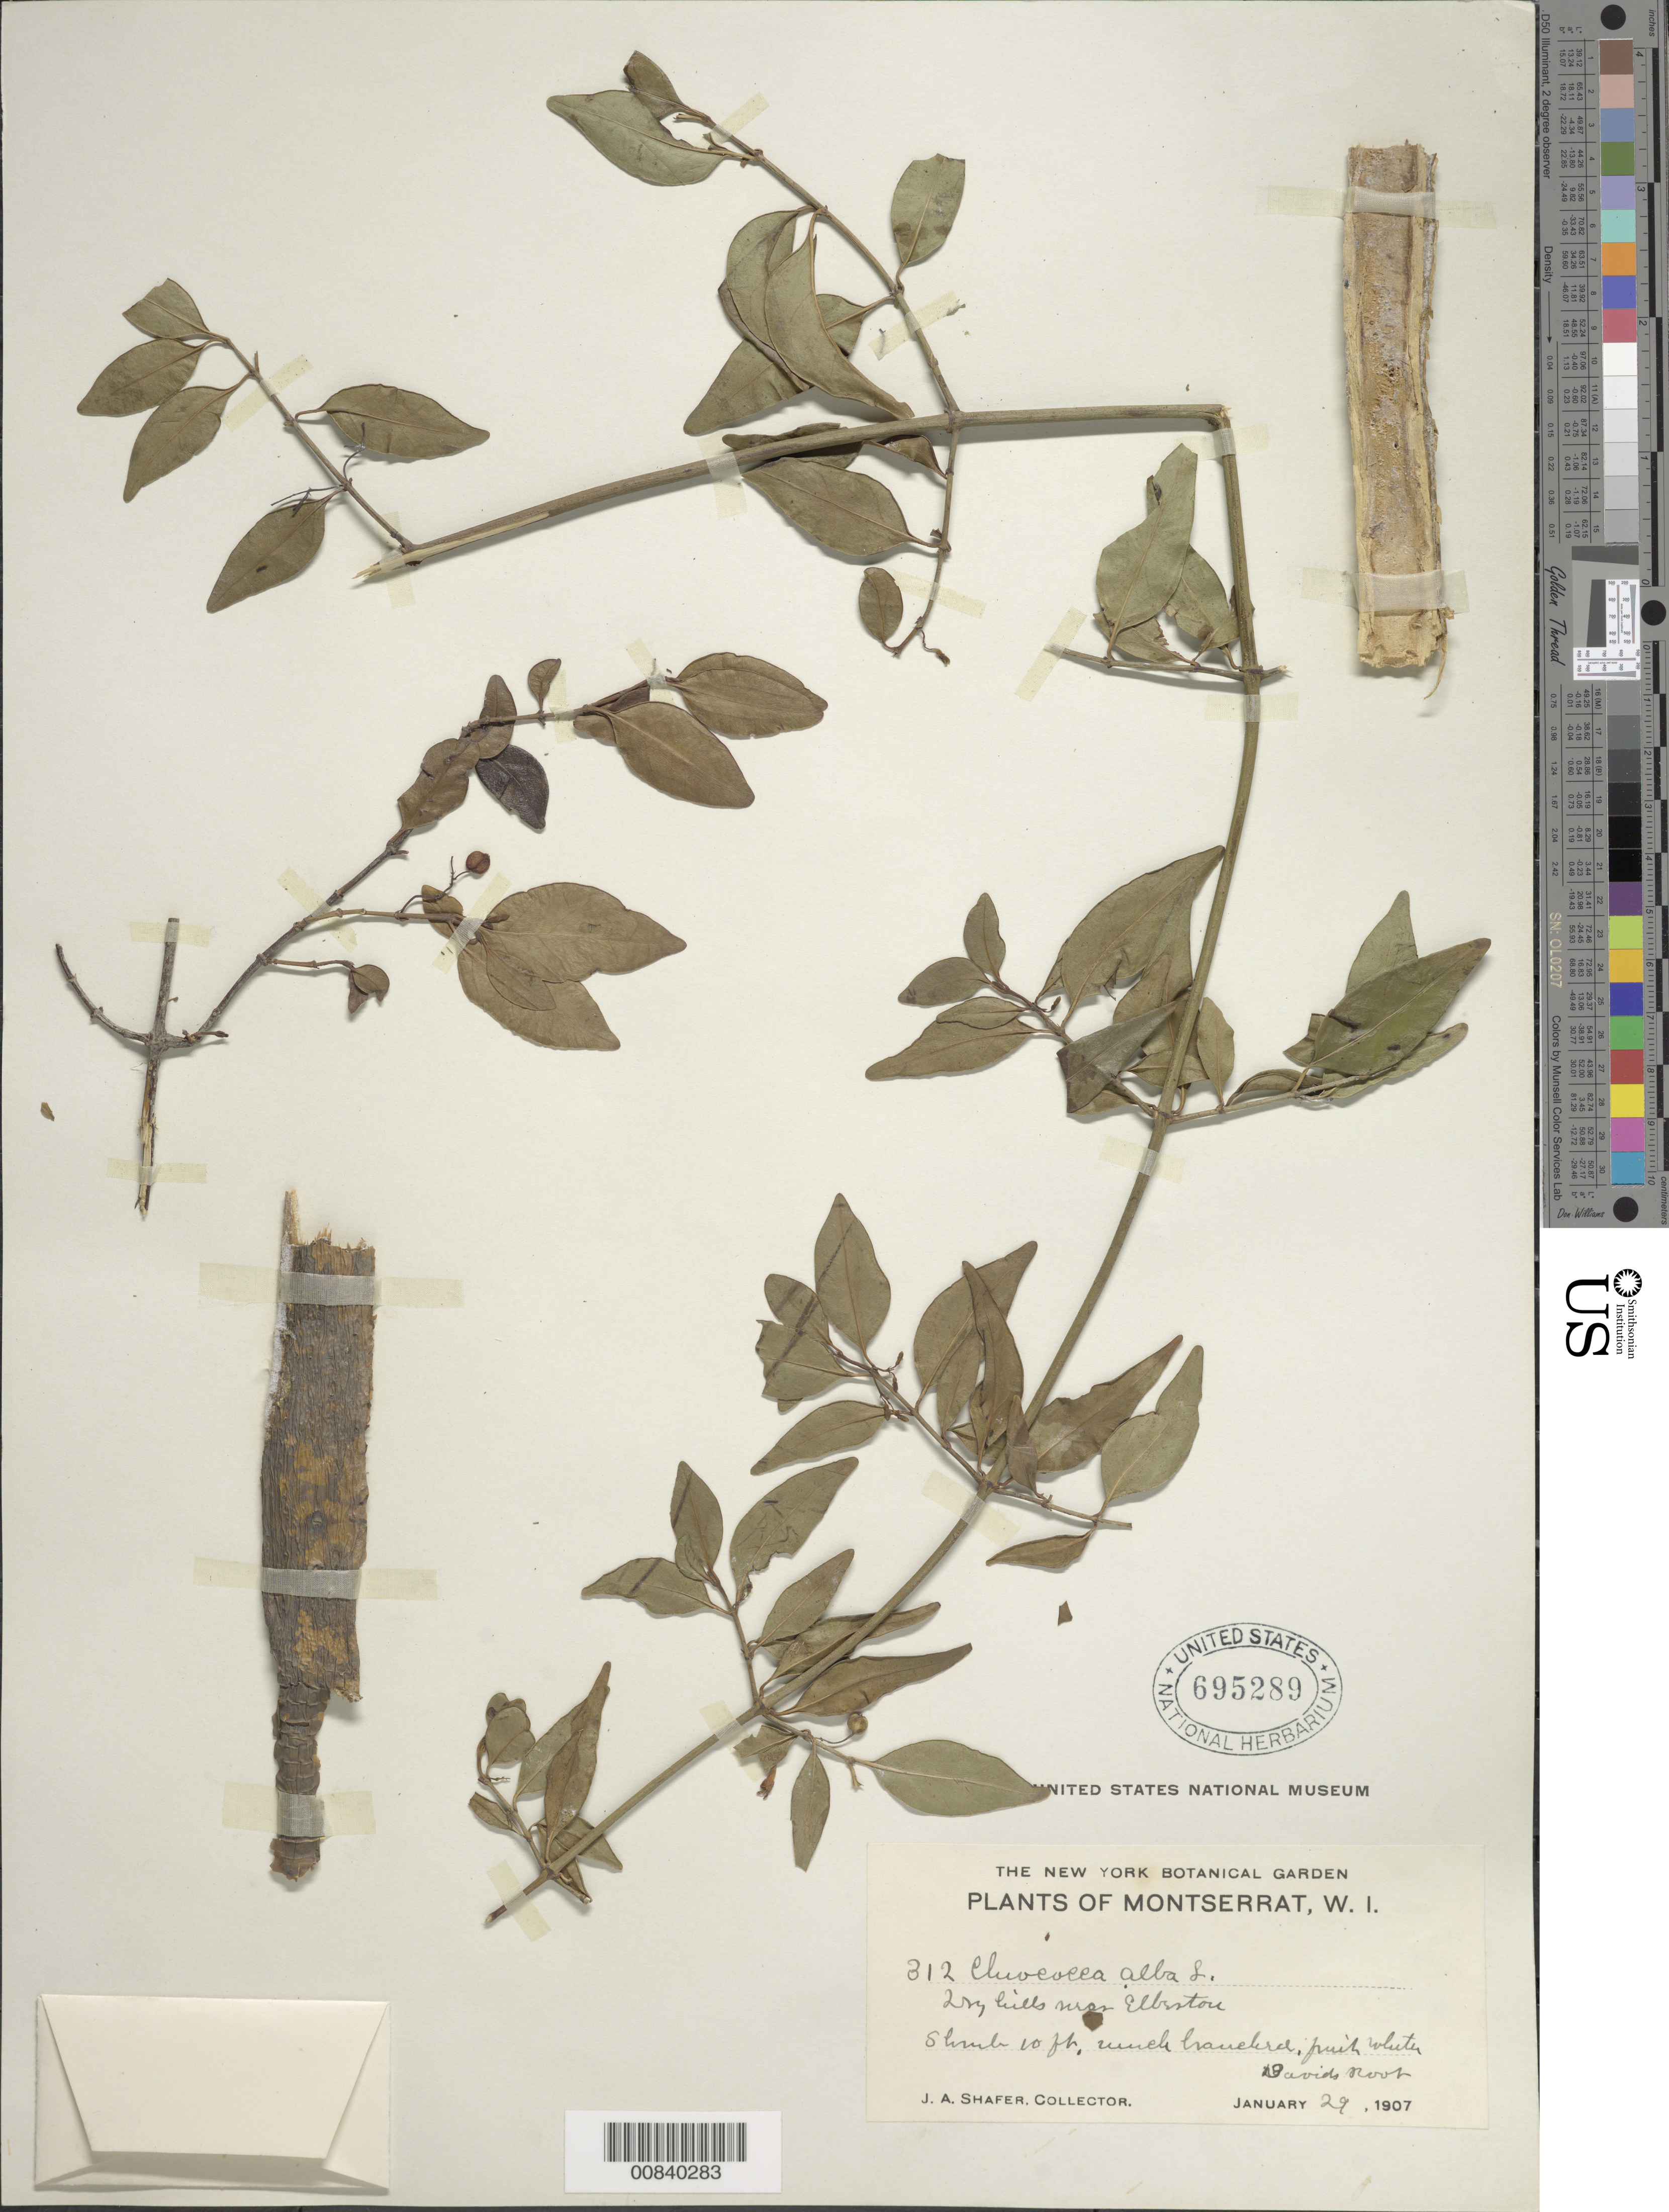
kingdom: Plantae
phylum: Tracheophyta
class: Magnoliopsida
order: Gentianales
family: Rubiaceae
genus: Chiococca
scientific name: Chiococca alba subsp. alba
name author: (L.) Hitchc.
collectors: J. A. Shafer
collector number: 312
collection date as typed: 27 Jan 1907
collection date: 1907-01-27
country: Montserrat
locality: Near Elbeston (sp?)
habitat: Dry hills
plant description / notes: Common name: David's root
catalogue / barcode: US 695289